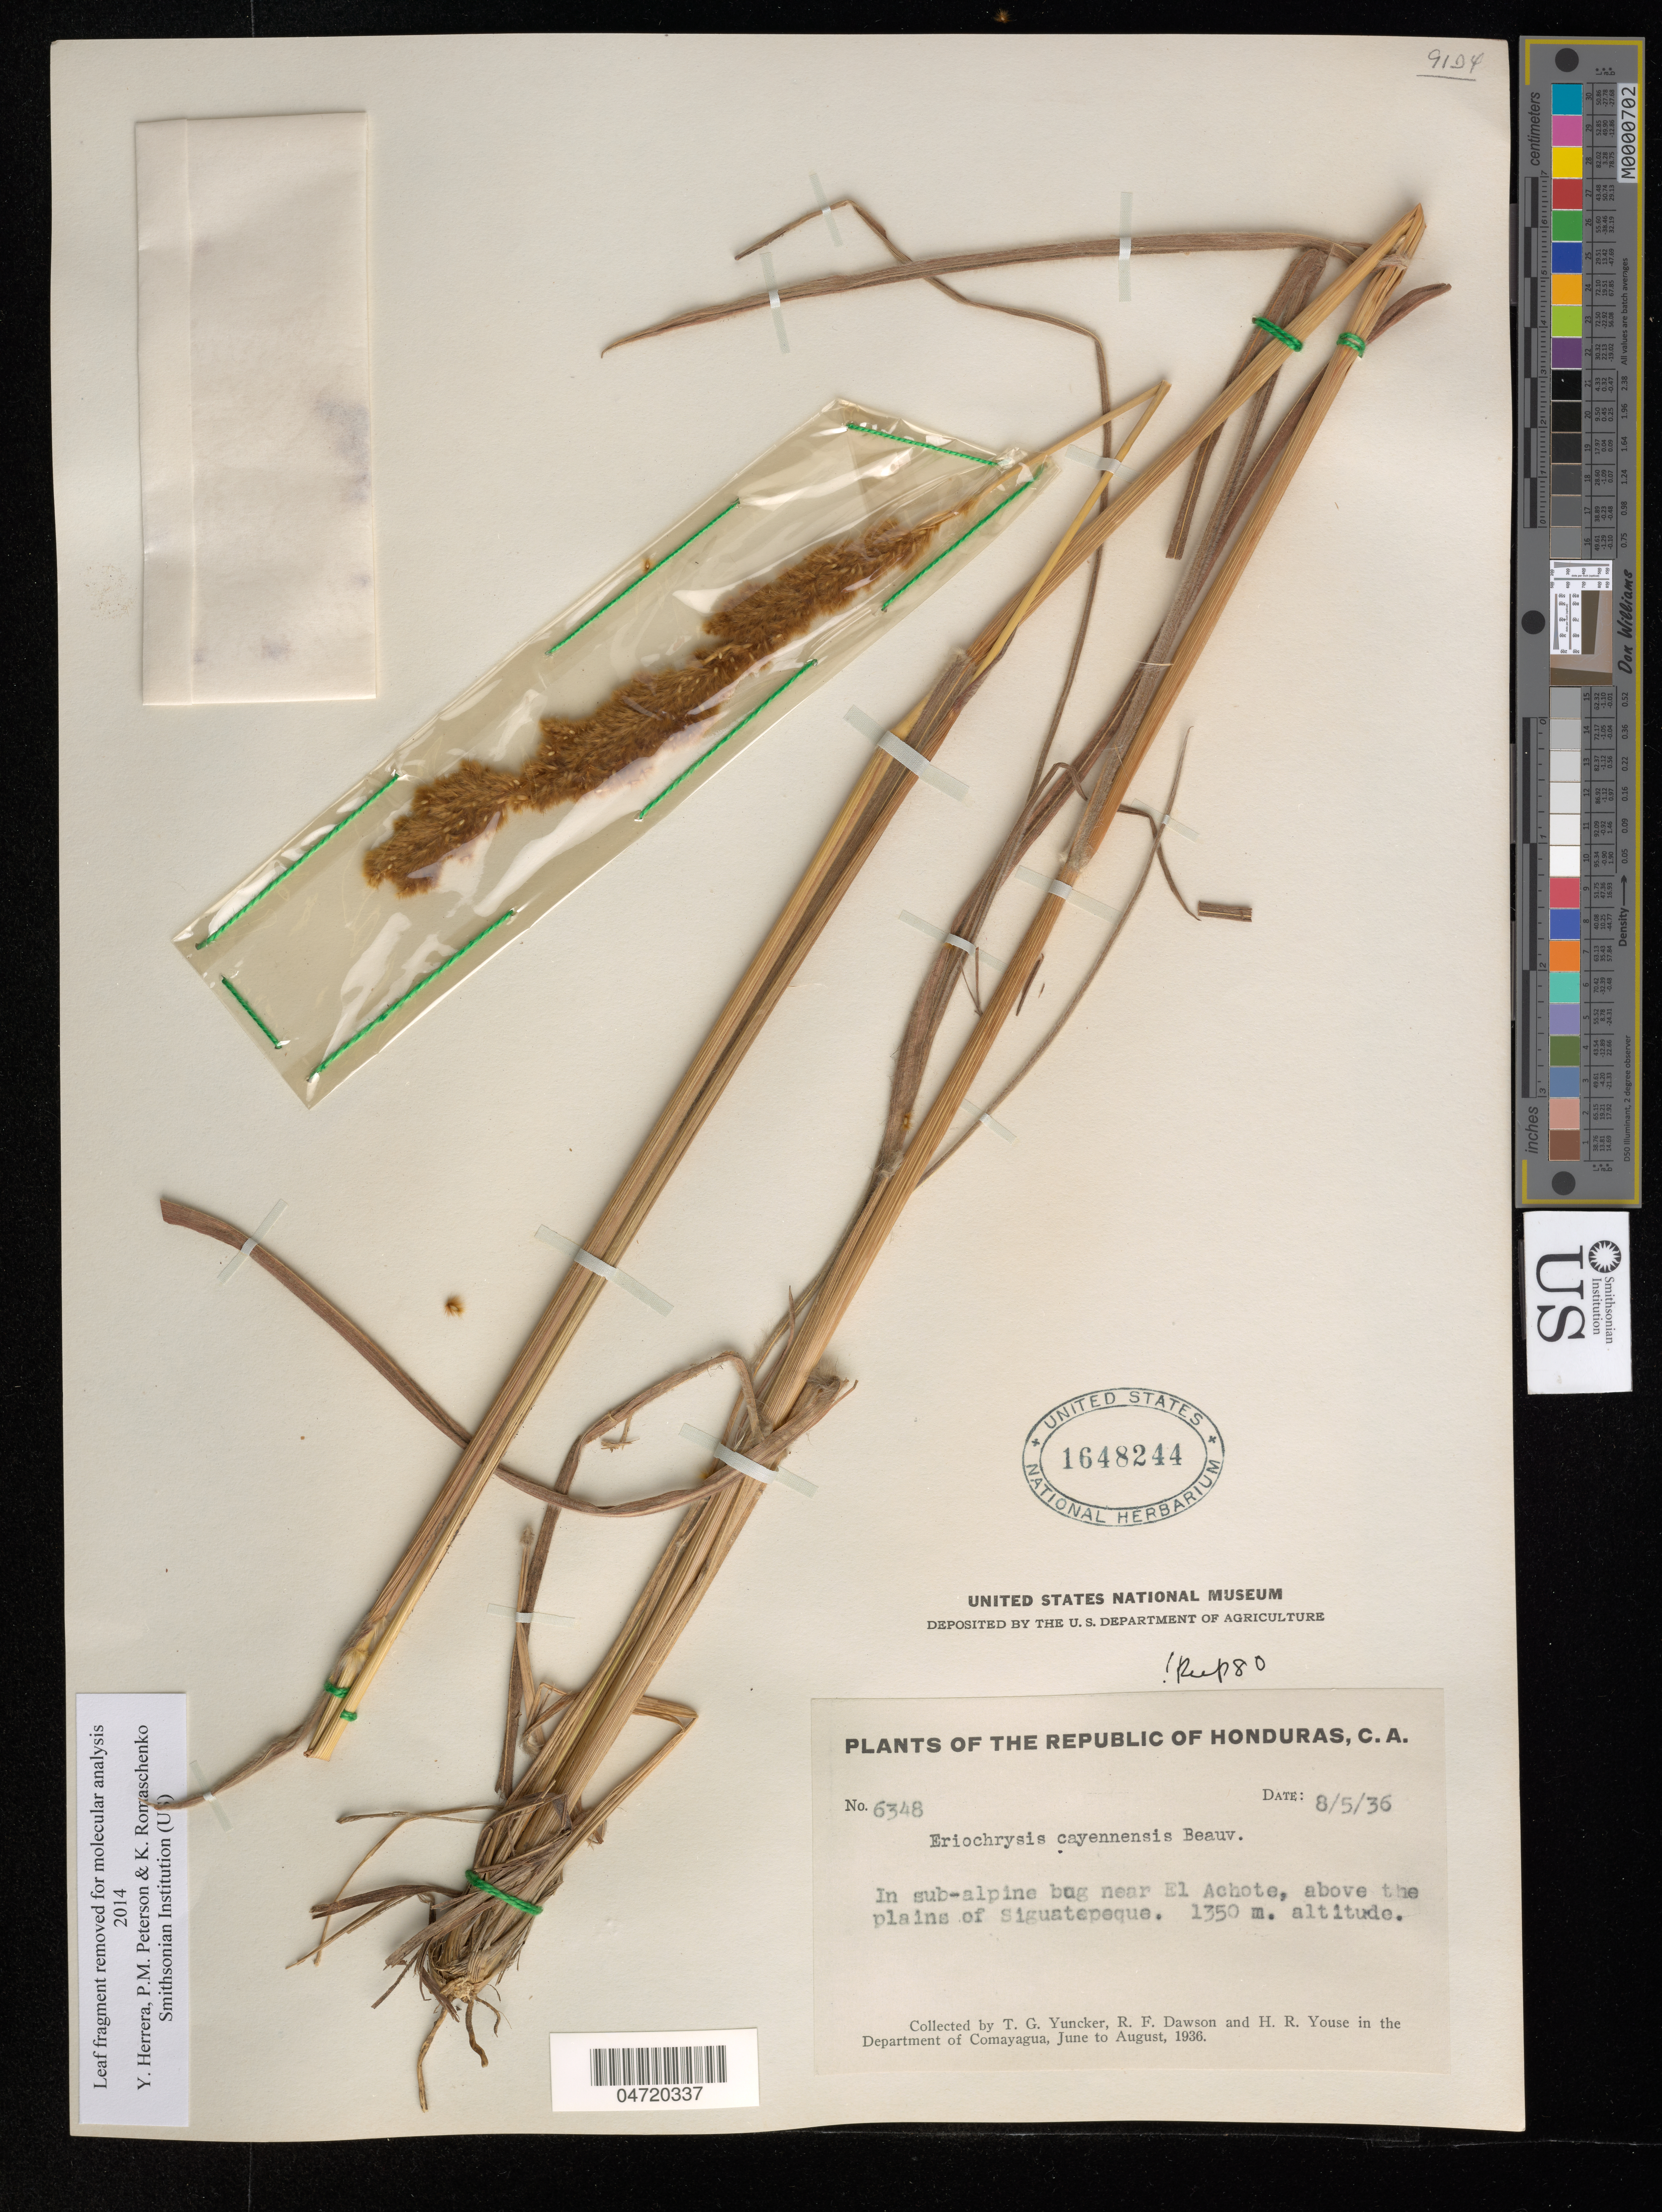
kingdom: Plantae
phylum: Tracheophyta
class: Liliopsida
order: Poales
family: Poaceae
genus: Eriochrysis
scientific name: Eriochrysis cayennensis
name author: P. Beauv.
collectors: T. G. Yuncker, R. F. Dawson & H. Youse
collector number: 6348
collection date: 1936-05-08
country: Honduras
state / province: Comayagua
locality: In sub-alpine bog near El Achote, above the plains of Siguatepeque. Department of Comayagua.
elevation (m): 1350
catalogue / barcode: US 1648244